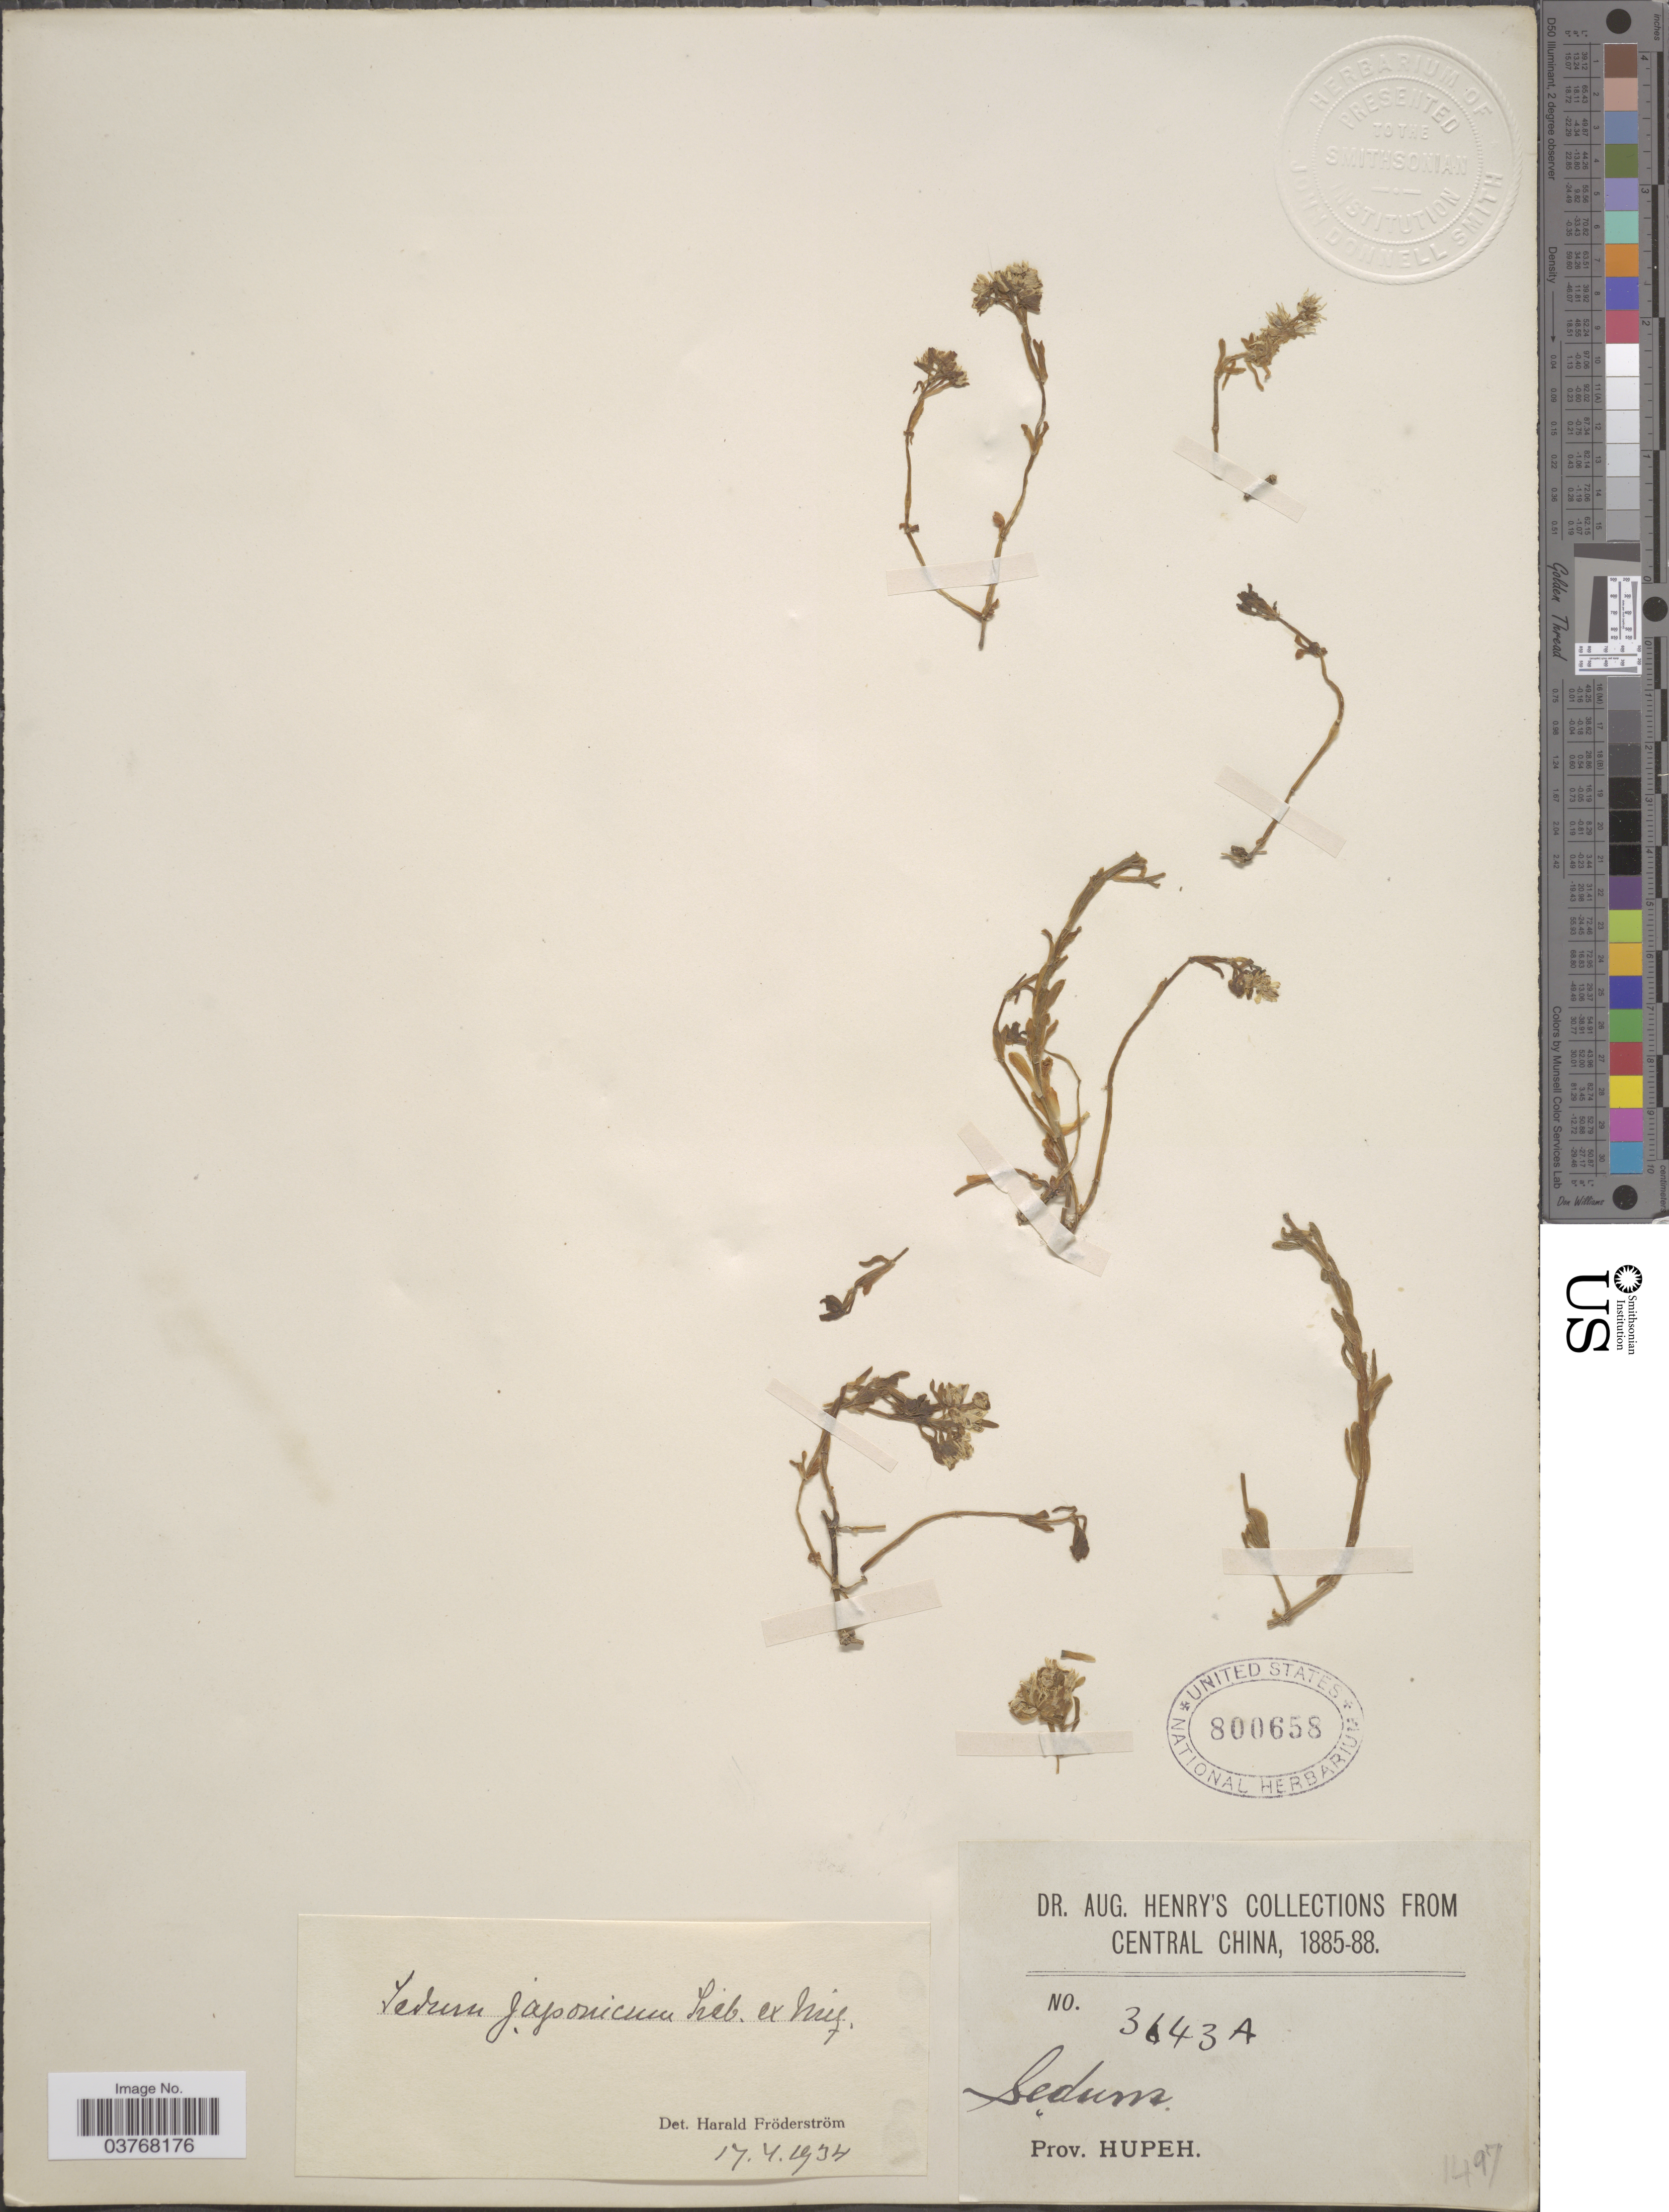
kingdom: Plantae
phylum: Tracheophyta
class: Magnoliopsida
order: Saxifragales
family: Crassulaceae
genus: Sedum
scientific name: Sedum japonicum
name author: Siebold ex Miq.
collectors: A. Henry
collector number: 3643 A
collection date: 1885/1888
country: China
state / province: Hubei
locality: Central China. Prov. Hupeh.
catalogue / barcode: US 800658